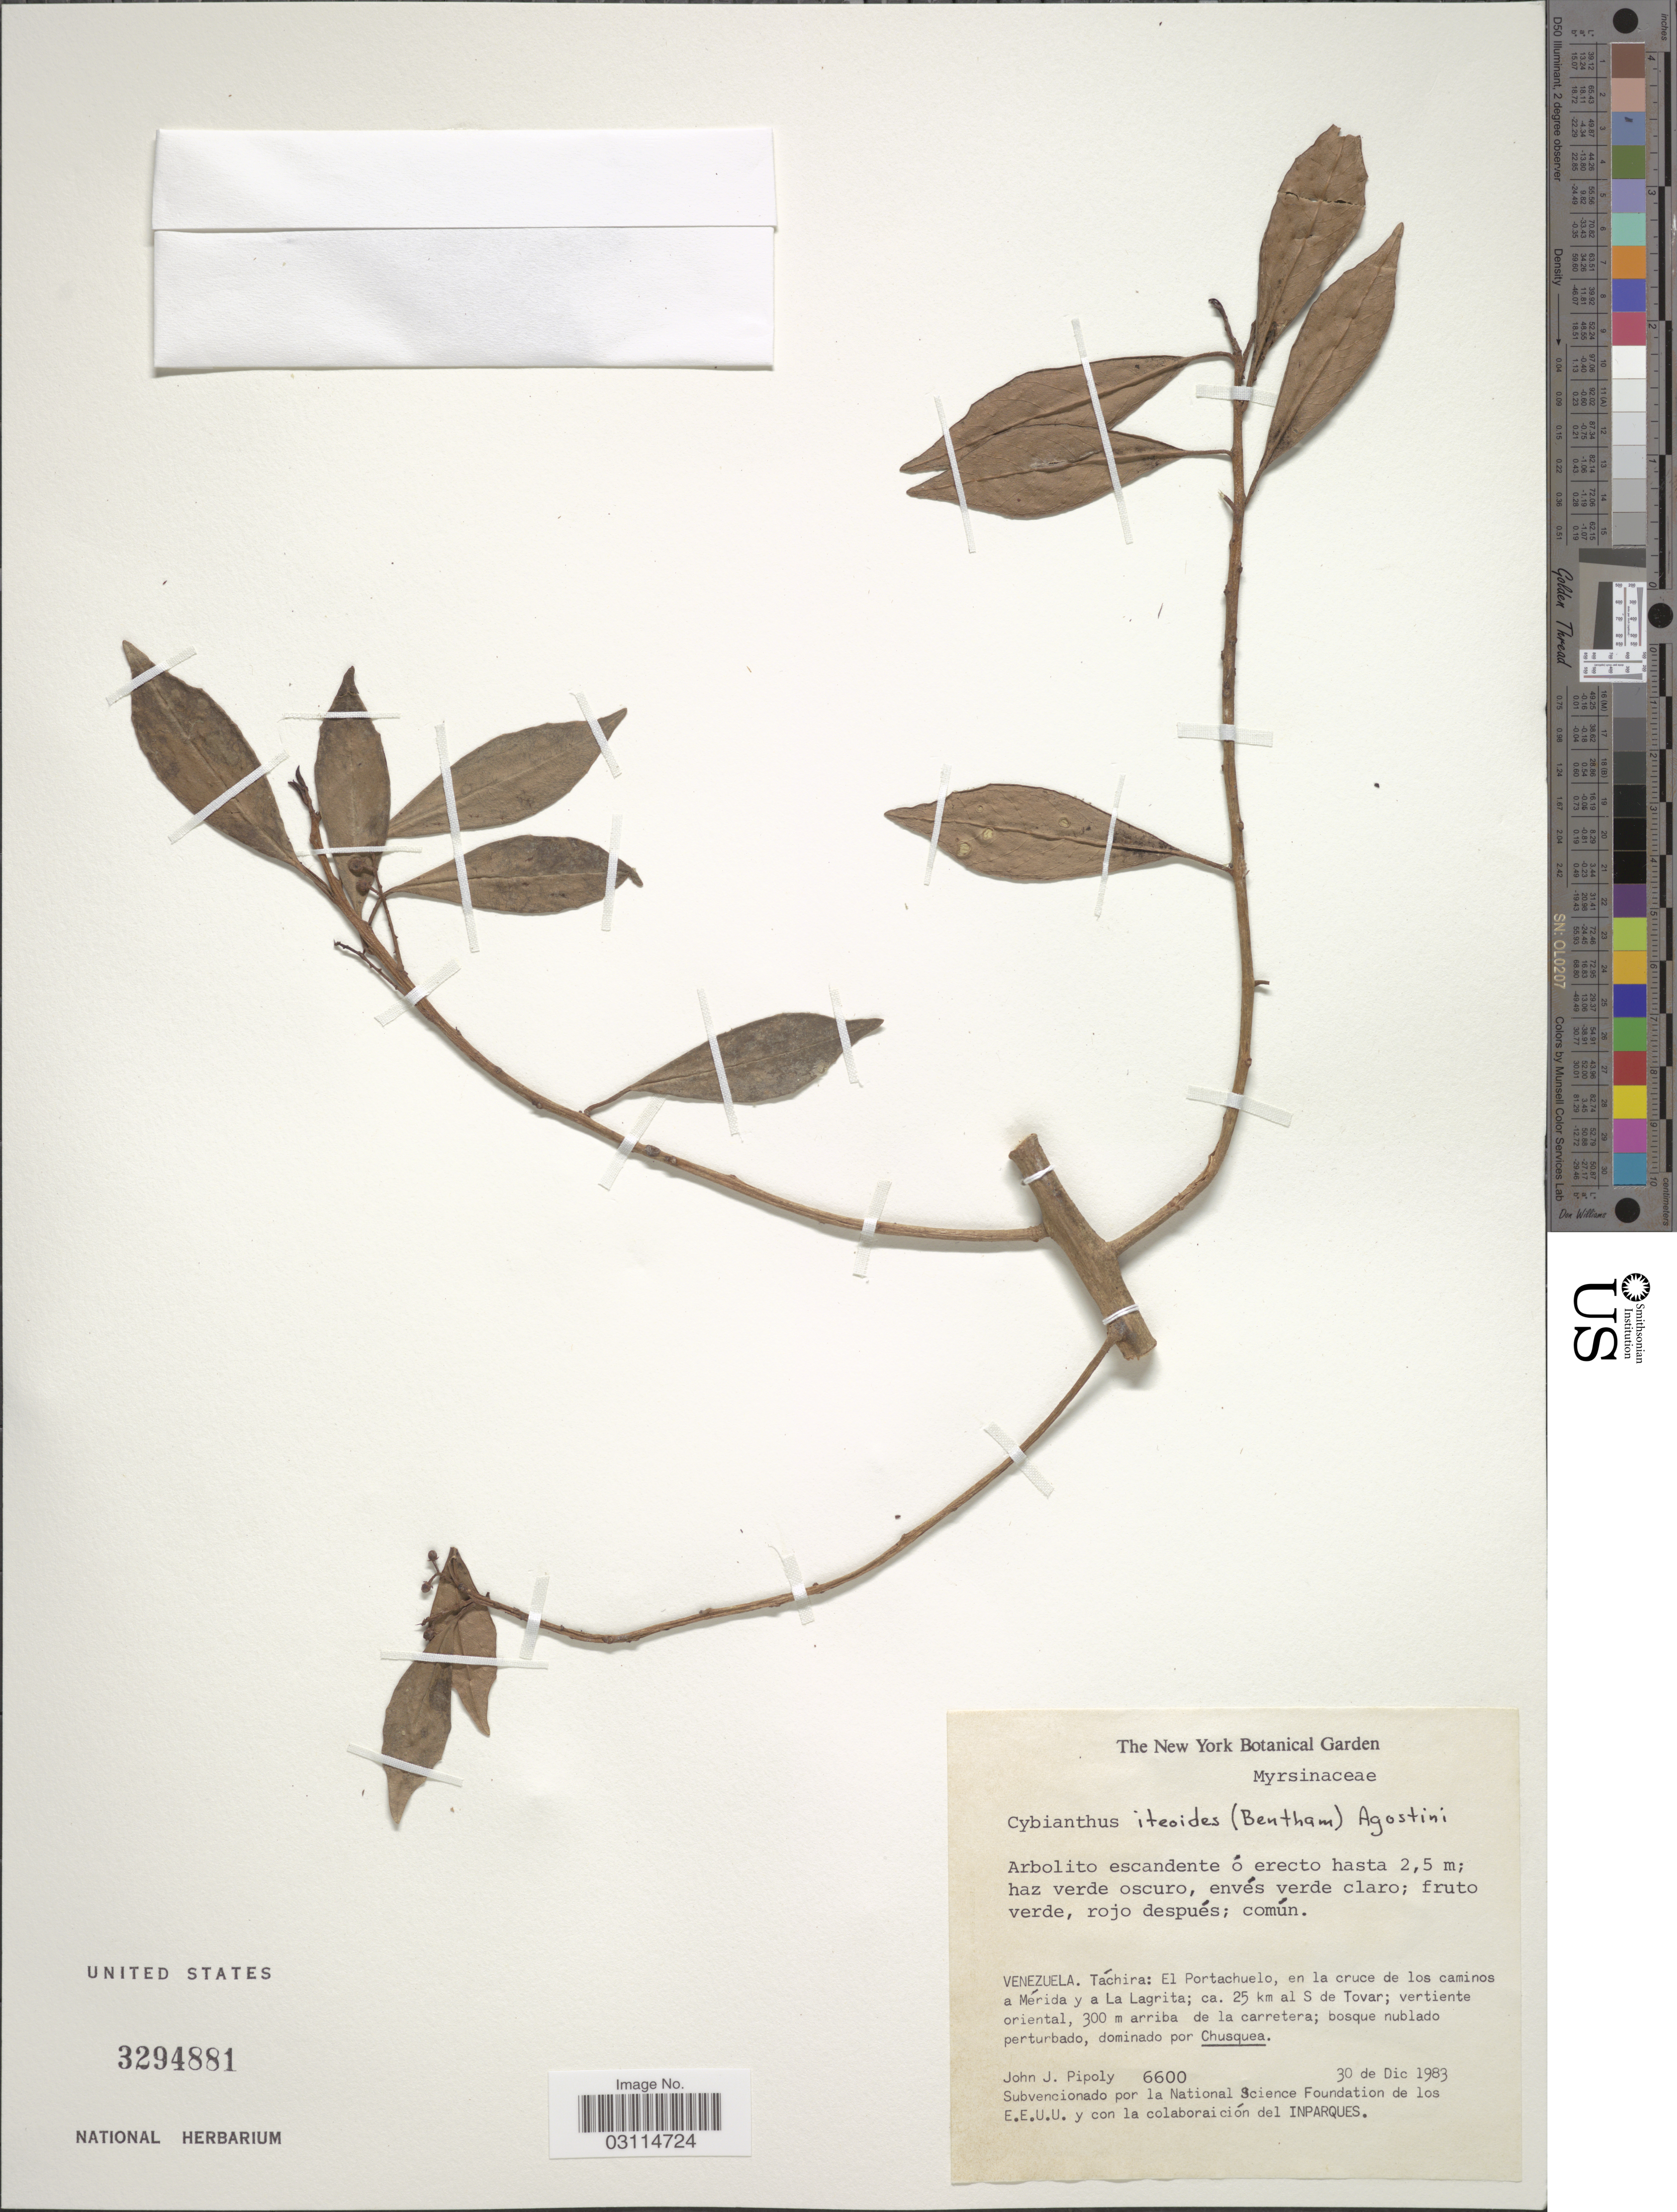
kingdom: Plantae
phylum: Tracheophyta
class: Magnoliopsida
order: Ericales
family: Primulaceae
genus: Cybianthus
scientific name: Cybianthus iteoides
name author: (Benth.) G. Agostini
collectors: J. J. Pipoly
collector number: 6600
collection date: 1983-12-30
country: Venezuela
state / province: Tachira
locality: El Portachuelo, en la cruce de los caminos a Mérida y La Lagrita; ca. 25 km al S de Tovar.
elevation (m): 300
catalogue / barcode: US 3294881